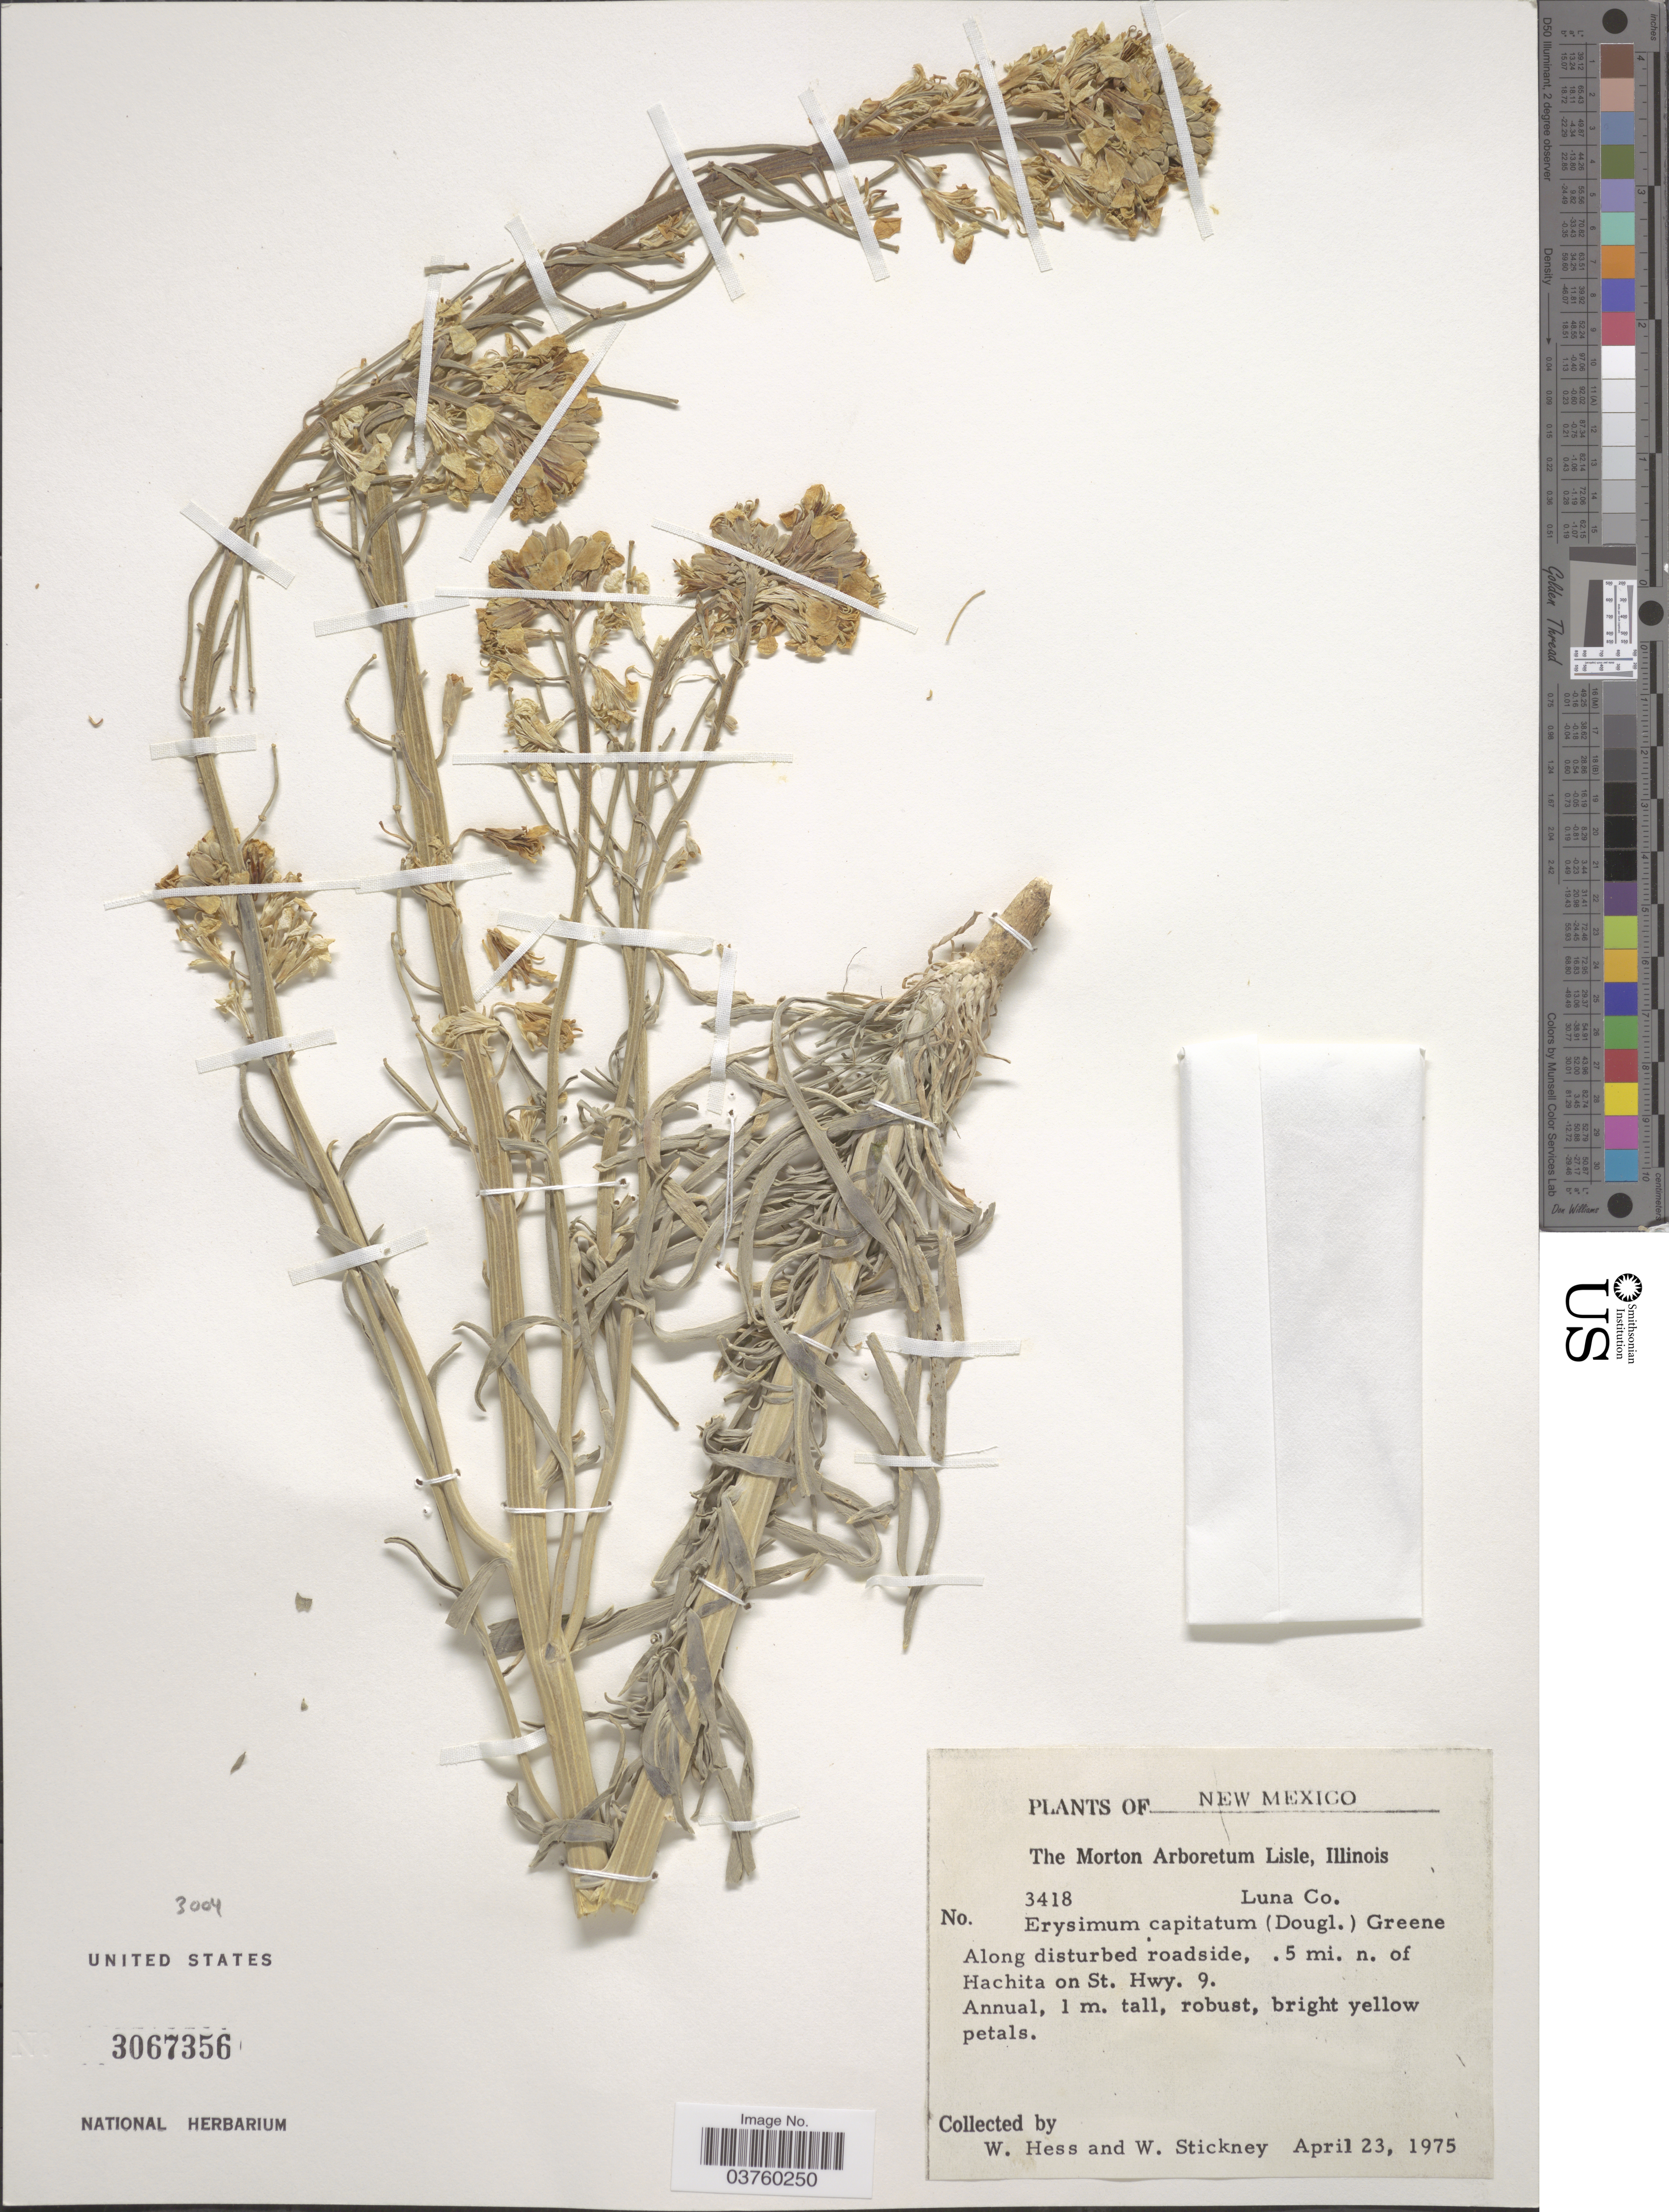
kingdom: Plantae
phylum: Tracheophyta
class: Magnoliopsida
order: Brassicales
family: Brassicaceae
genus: Erysimum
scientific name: Erysimum capitatum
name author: (Douglas ex Hook.) Greene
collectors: W. Hess & W. Stickney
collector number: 3418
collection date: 1975-04-23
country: United States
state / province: New Mexico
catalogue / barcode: US 3067356